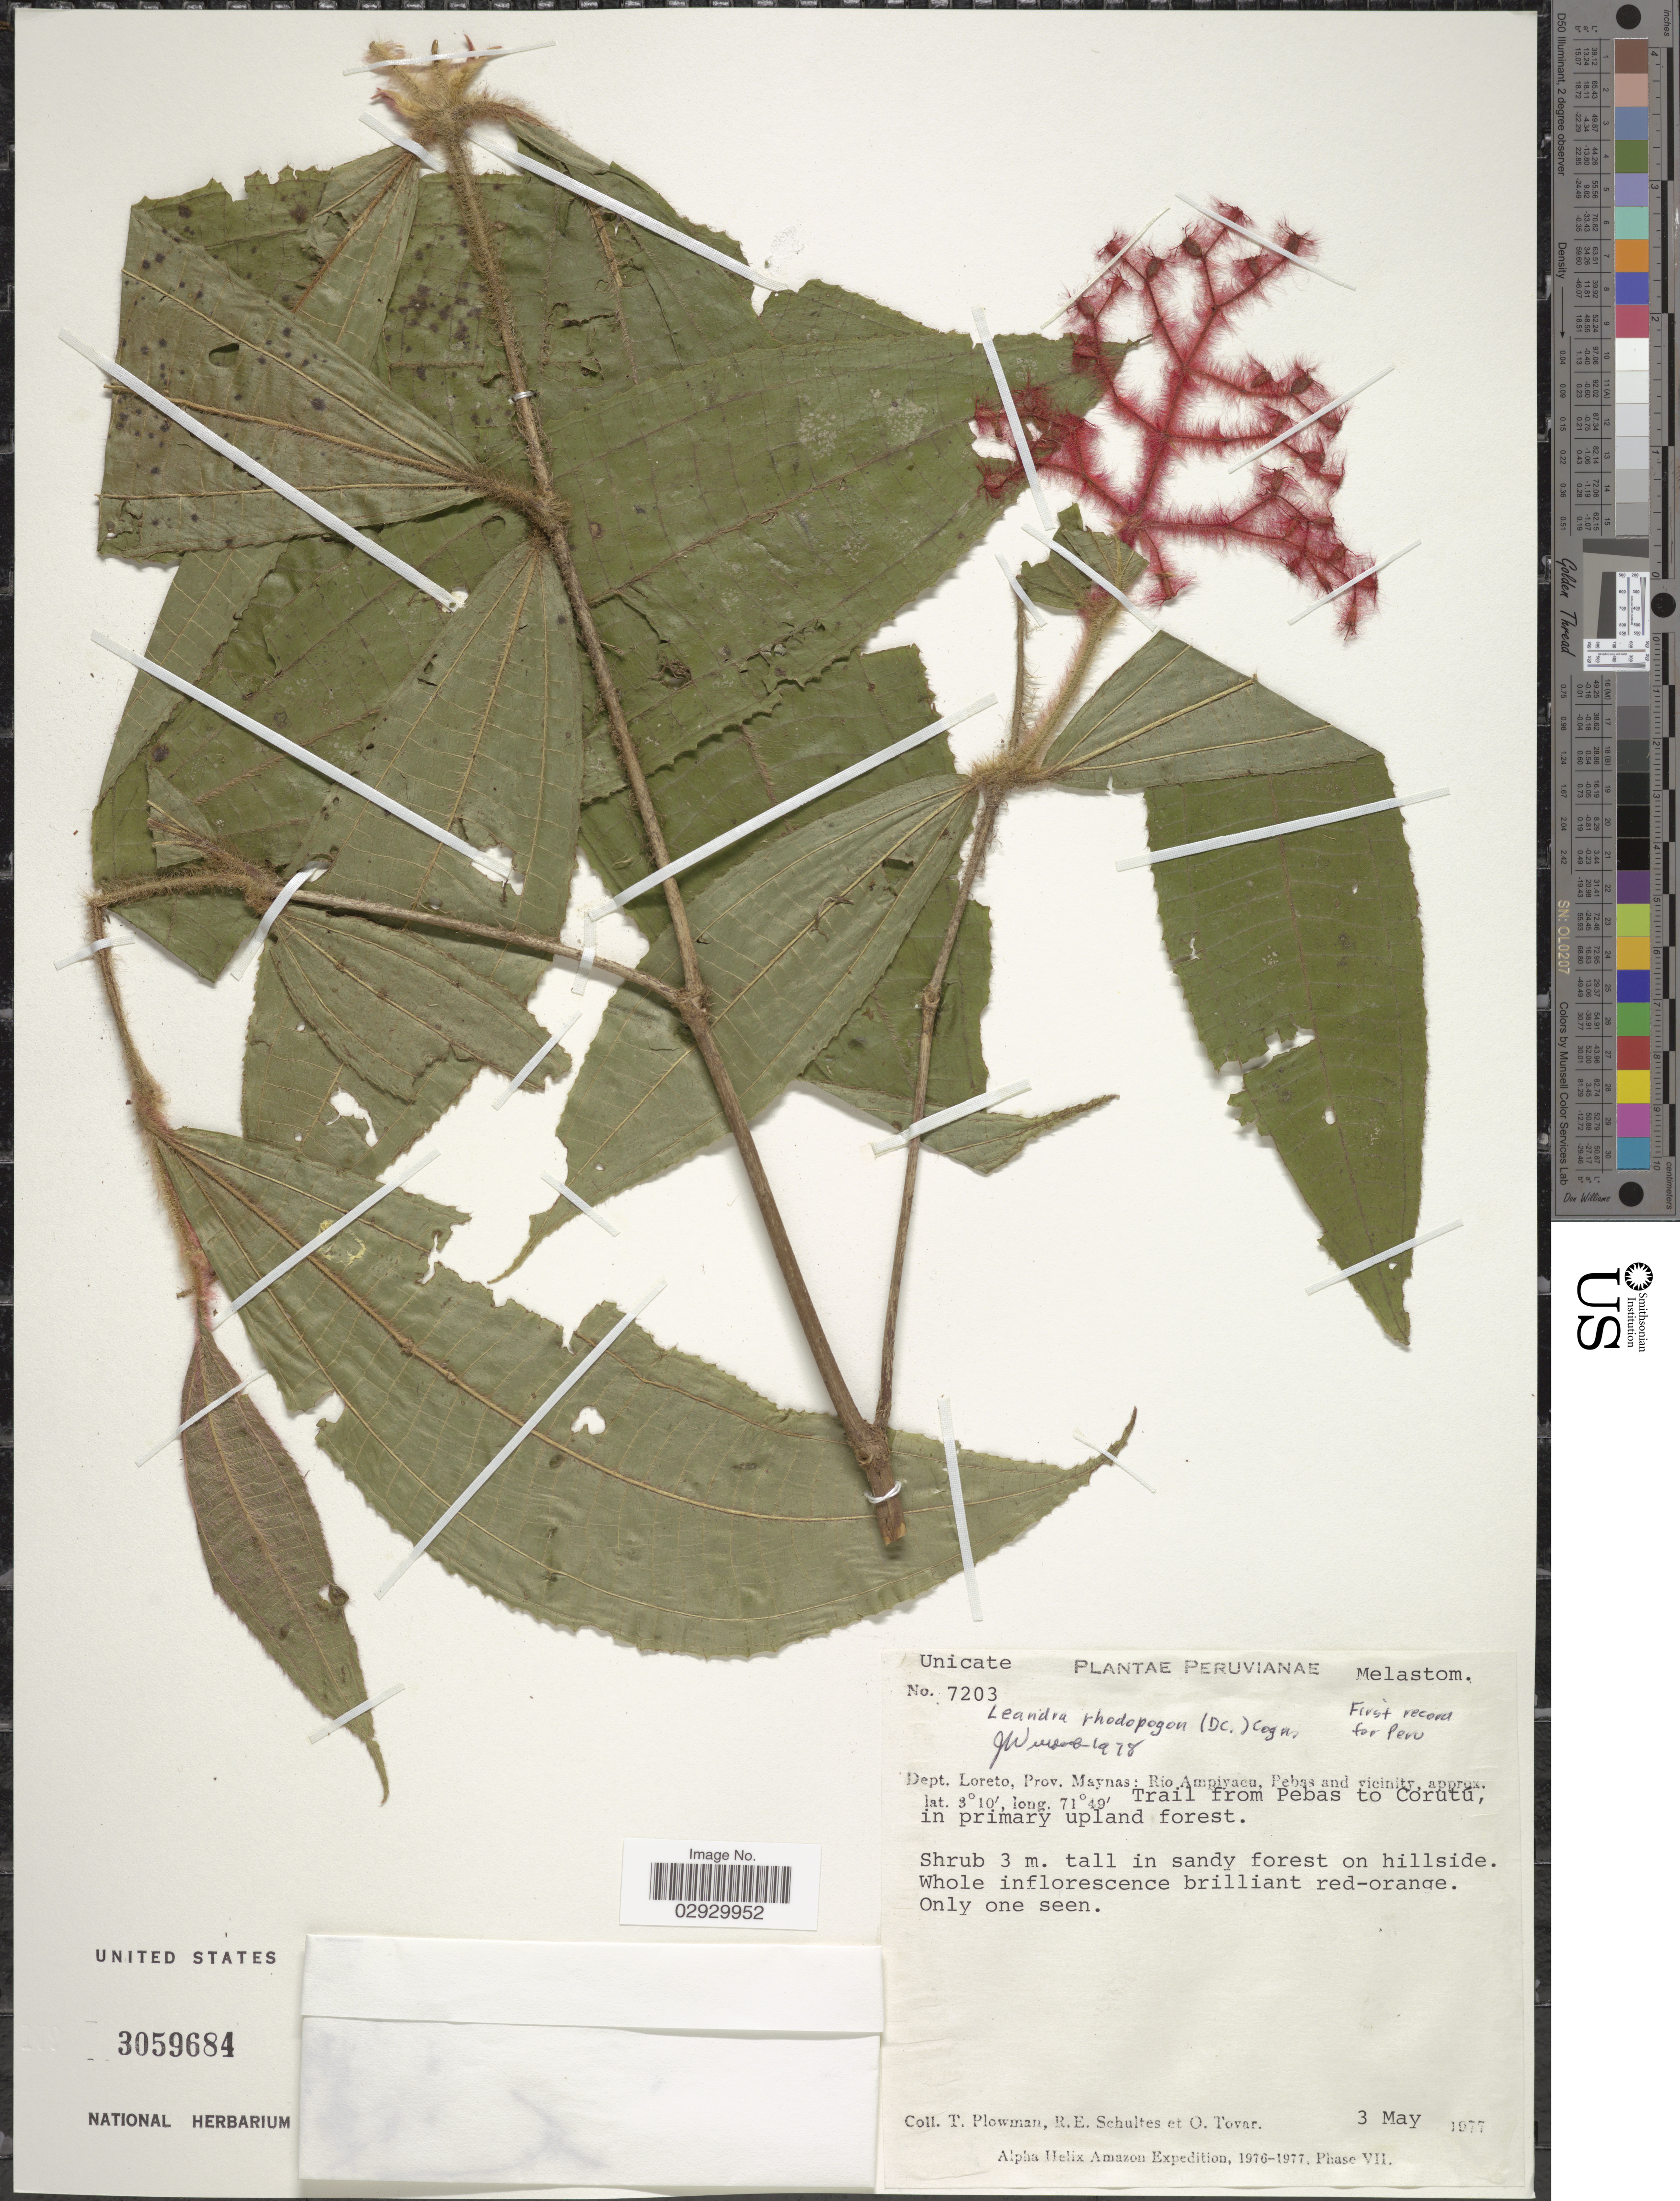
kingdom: Plantae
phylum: Tracheophyta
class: Magnoliopsida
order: Myrtales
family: Melastomataceae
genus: Leandra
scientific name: Leandra rhodopogon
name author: (DC.) Cogn.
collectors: T. Plowman, R. E. Schultes & Ó. Tovar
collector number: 7203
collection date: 1977-05-03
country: Peru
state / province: Loreto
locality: Dept. Loreto, Prov. Maynas: Rio Ampiyacu, Pebas and vicinity. Trail from Pebas to Corutu.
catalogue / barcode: US 3059684